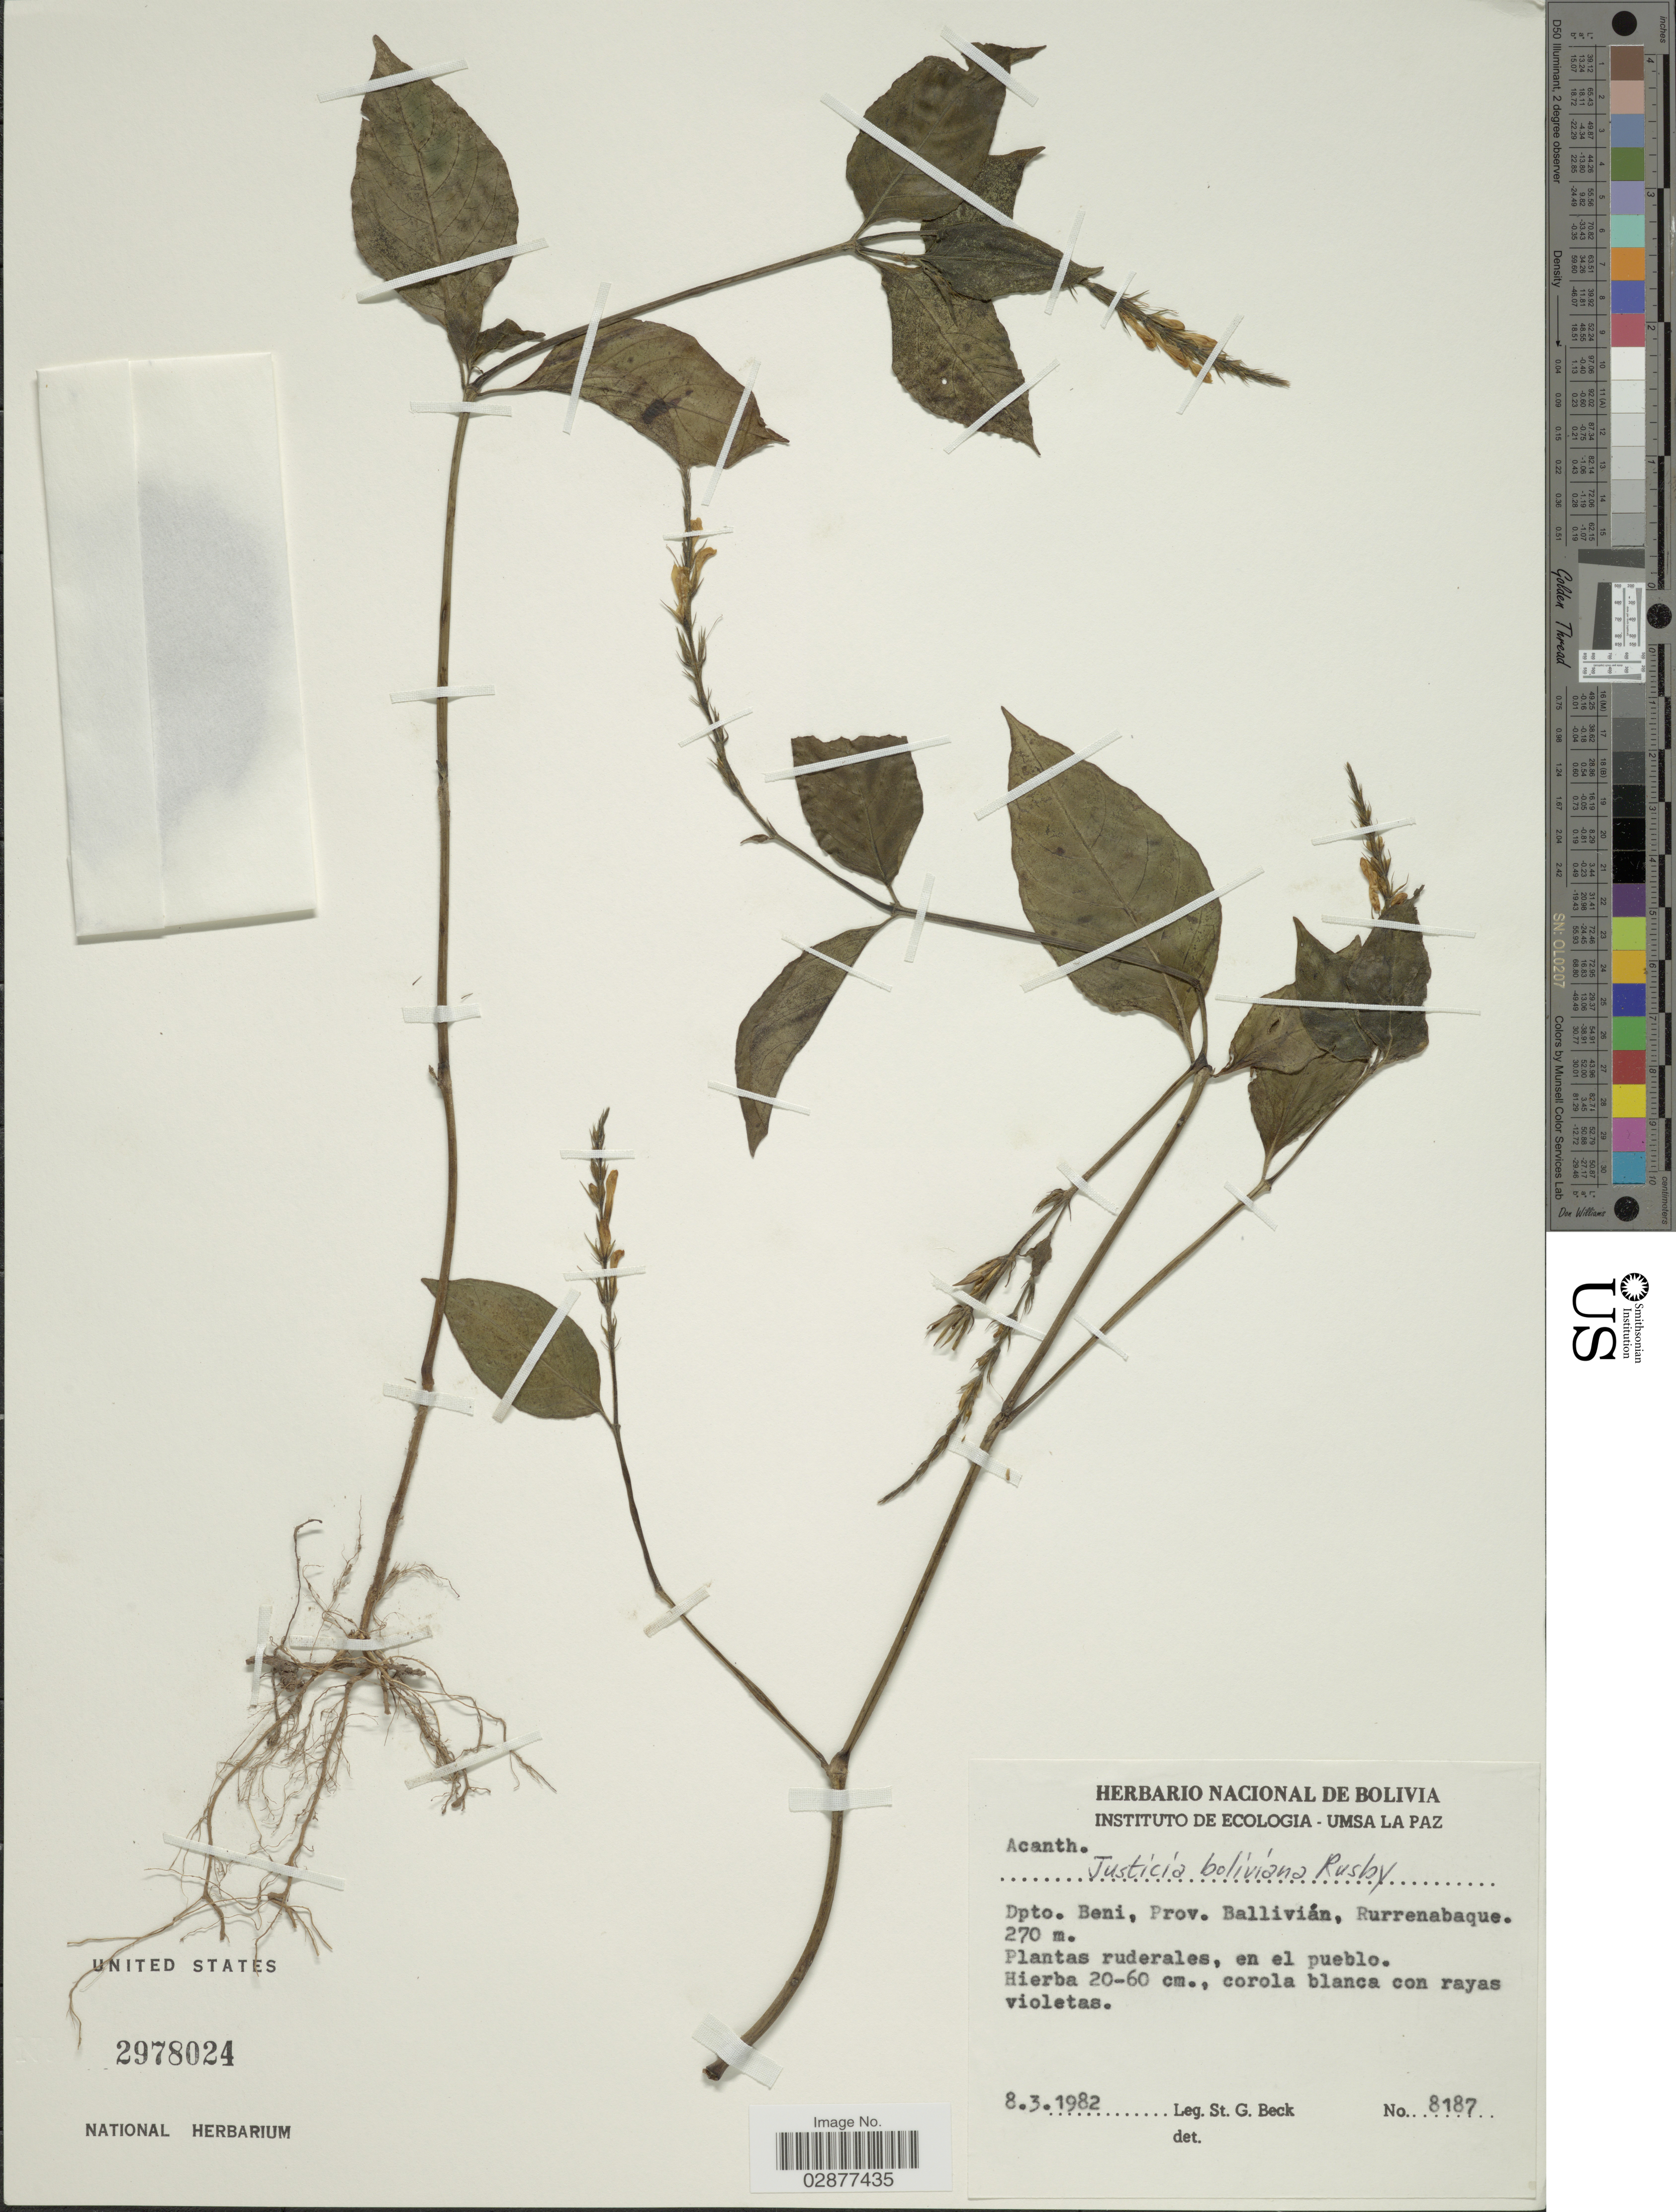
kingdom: Plantae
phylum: Tracheophyta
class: Magnoliopsida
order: Lamiales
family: Acanthaceae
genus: Justicia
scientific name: Justicia boliviana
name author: Rusby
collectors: S. Beck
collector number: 8187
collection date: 1982-03-08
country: Bolivia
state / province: Beni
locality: Dpto. Beni, Prov. Ballivián. Rurrenabaque.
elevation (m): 270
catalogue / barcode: US 2978024